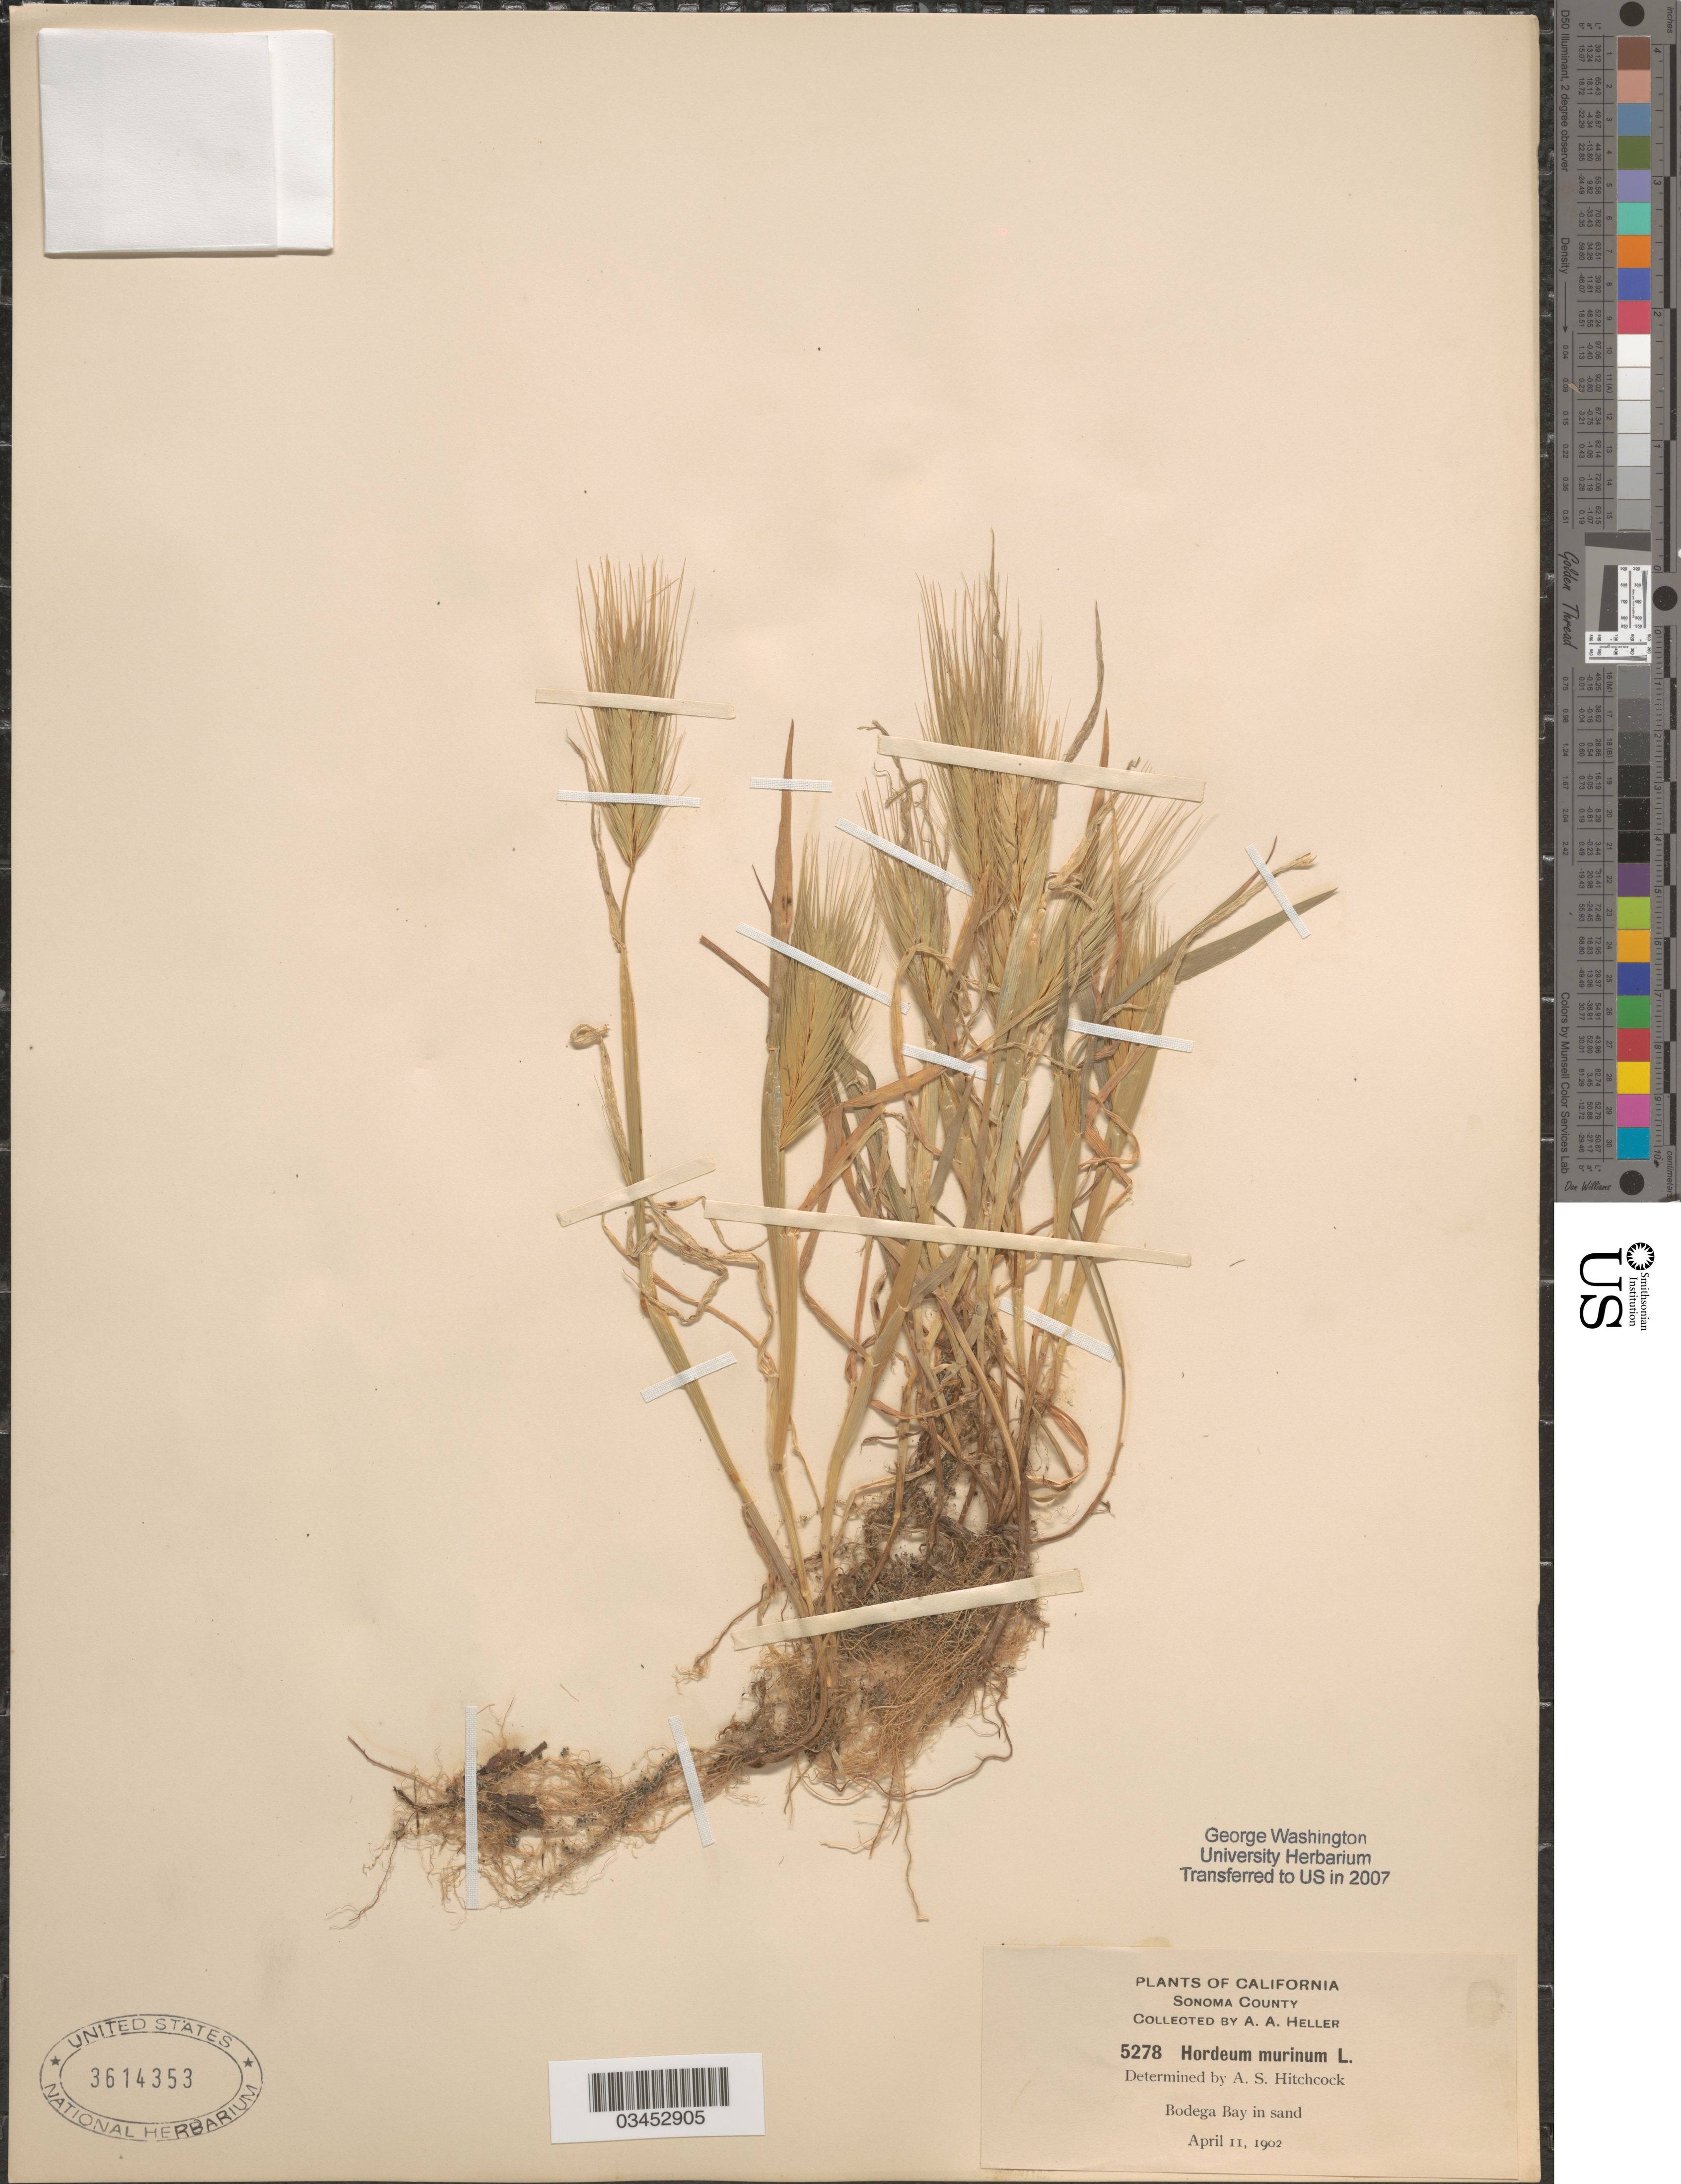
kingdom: Plantae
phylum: Tracheophyta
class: Liliopsida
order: Poales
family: Poaceae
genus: Hordeum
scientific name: Hordeum murinum subsp. glaucum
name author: (Steud.) Tzvelev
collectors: A. A. Heller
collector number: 5278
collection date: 1902-04-11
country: United States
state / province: California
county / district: Sonoma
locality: Sonoma County. Bodega Bay in sand.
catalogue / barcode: US 3614353